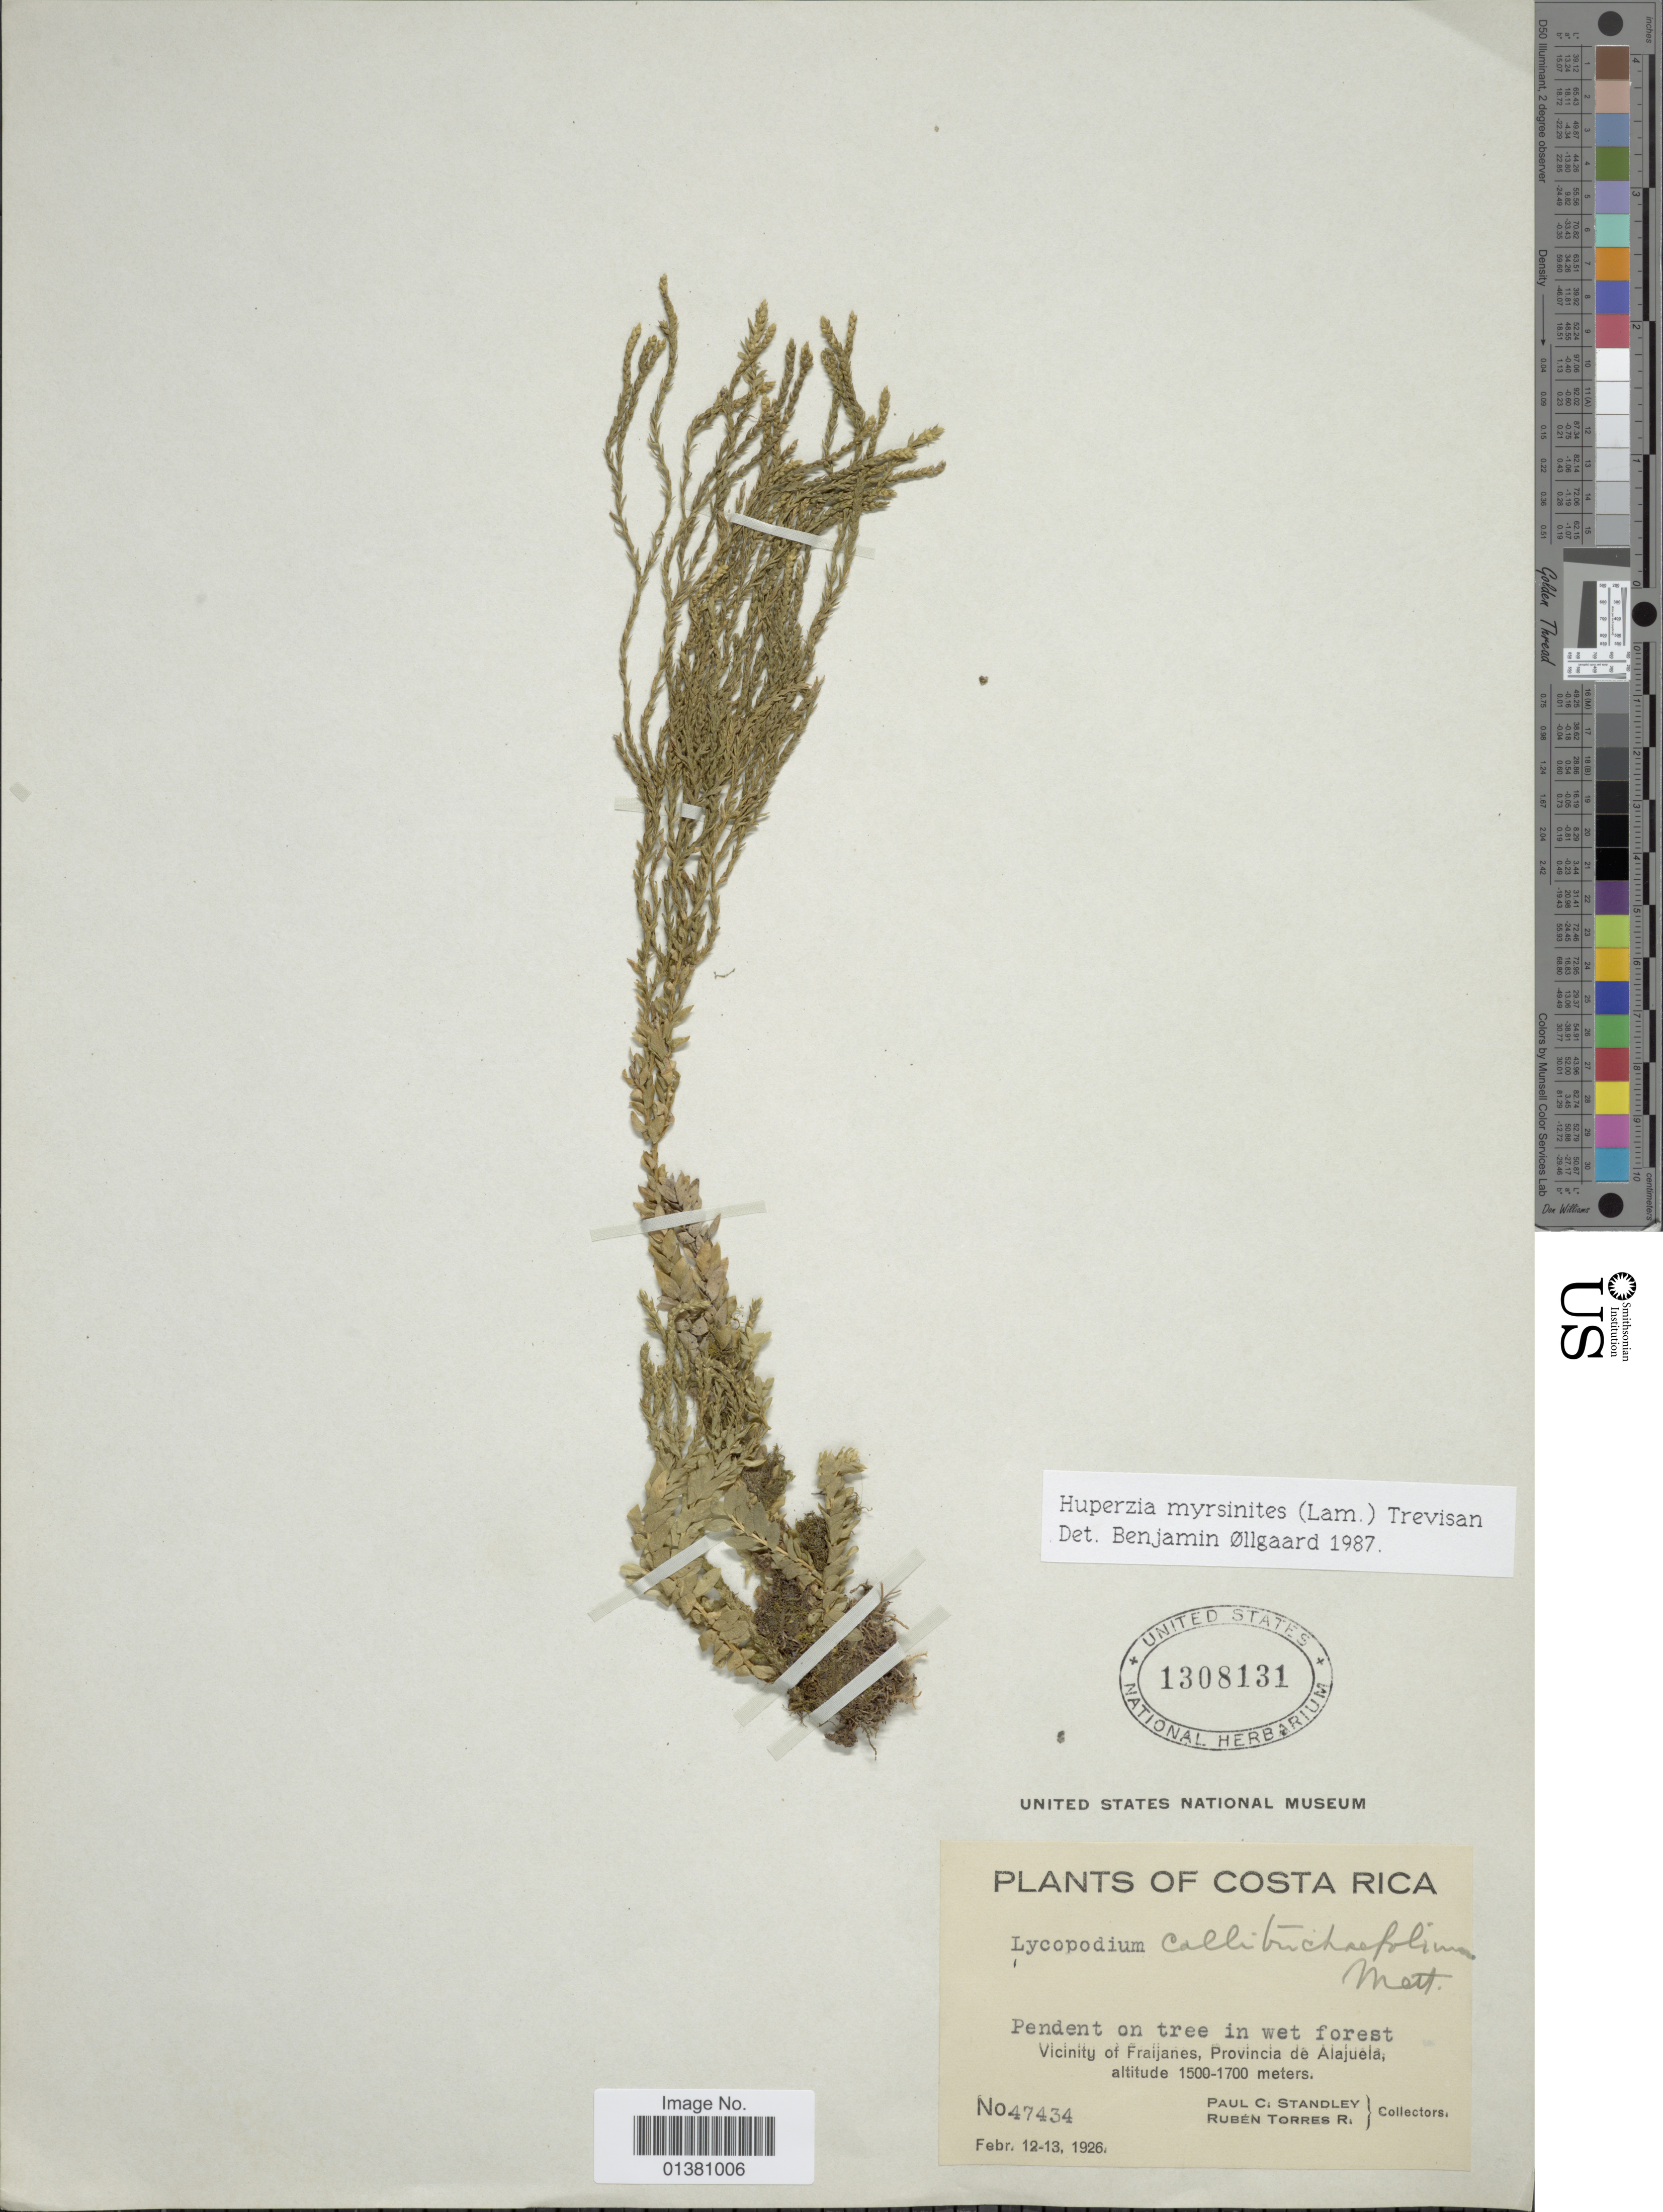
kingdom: Plantae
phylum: Tracheophyta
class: Lycopodiopsida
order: Lycopodiales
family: Lycopodiaceae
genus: Phlegmariurus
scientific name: Phlegmariurus myrsinites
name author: (Lam.) B. Øllg.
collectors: P. C. Standley & R. Torres Rojas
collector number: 47434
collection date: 1926-02-12/1926-02-13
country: Costa Rica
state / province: Alajuela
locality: Vicinity of Fraijanes, provincia de Alajuela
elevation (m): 1500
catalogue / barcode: US 1308131